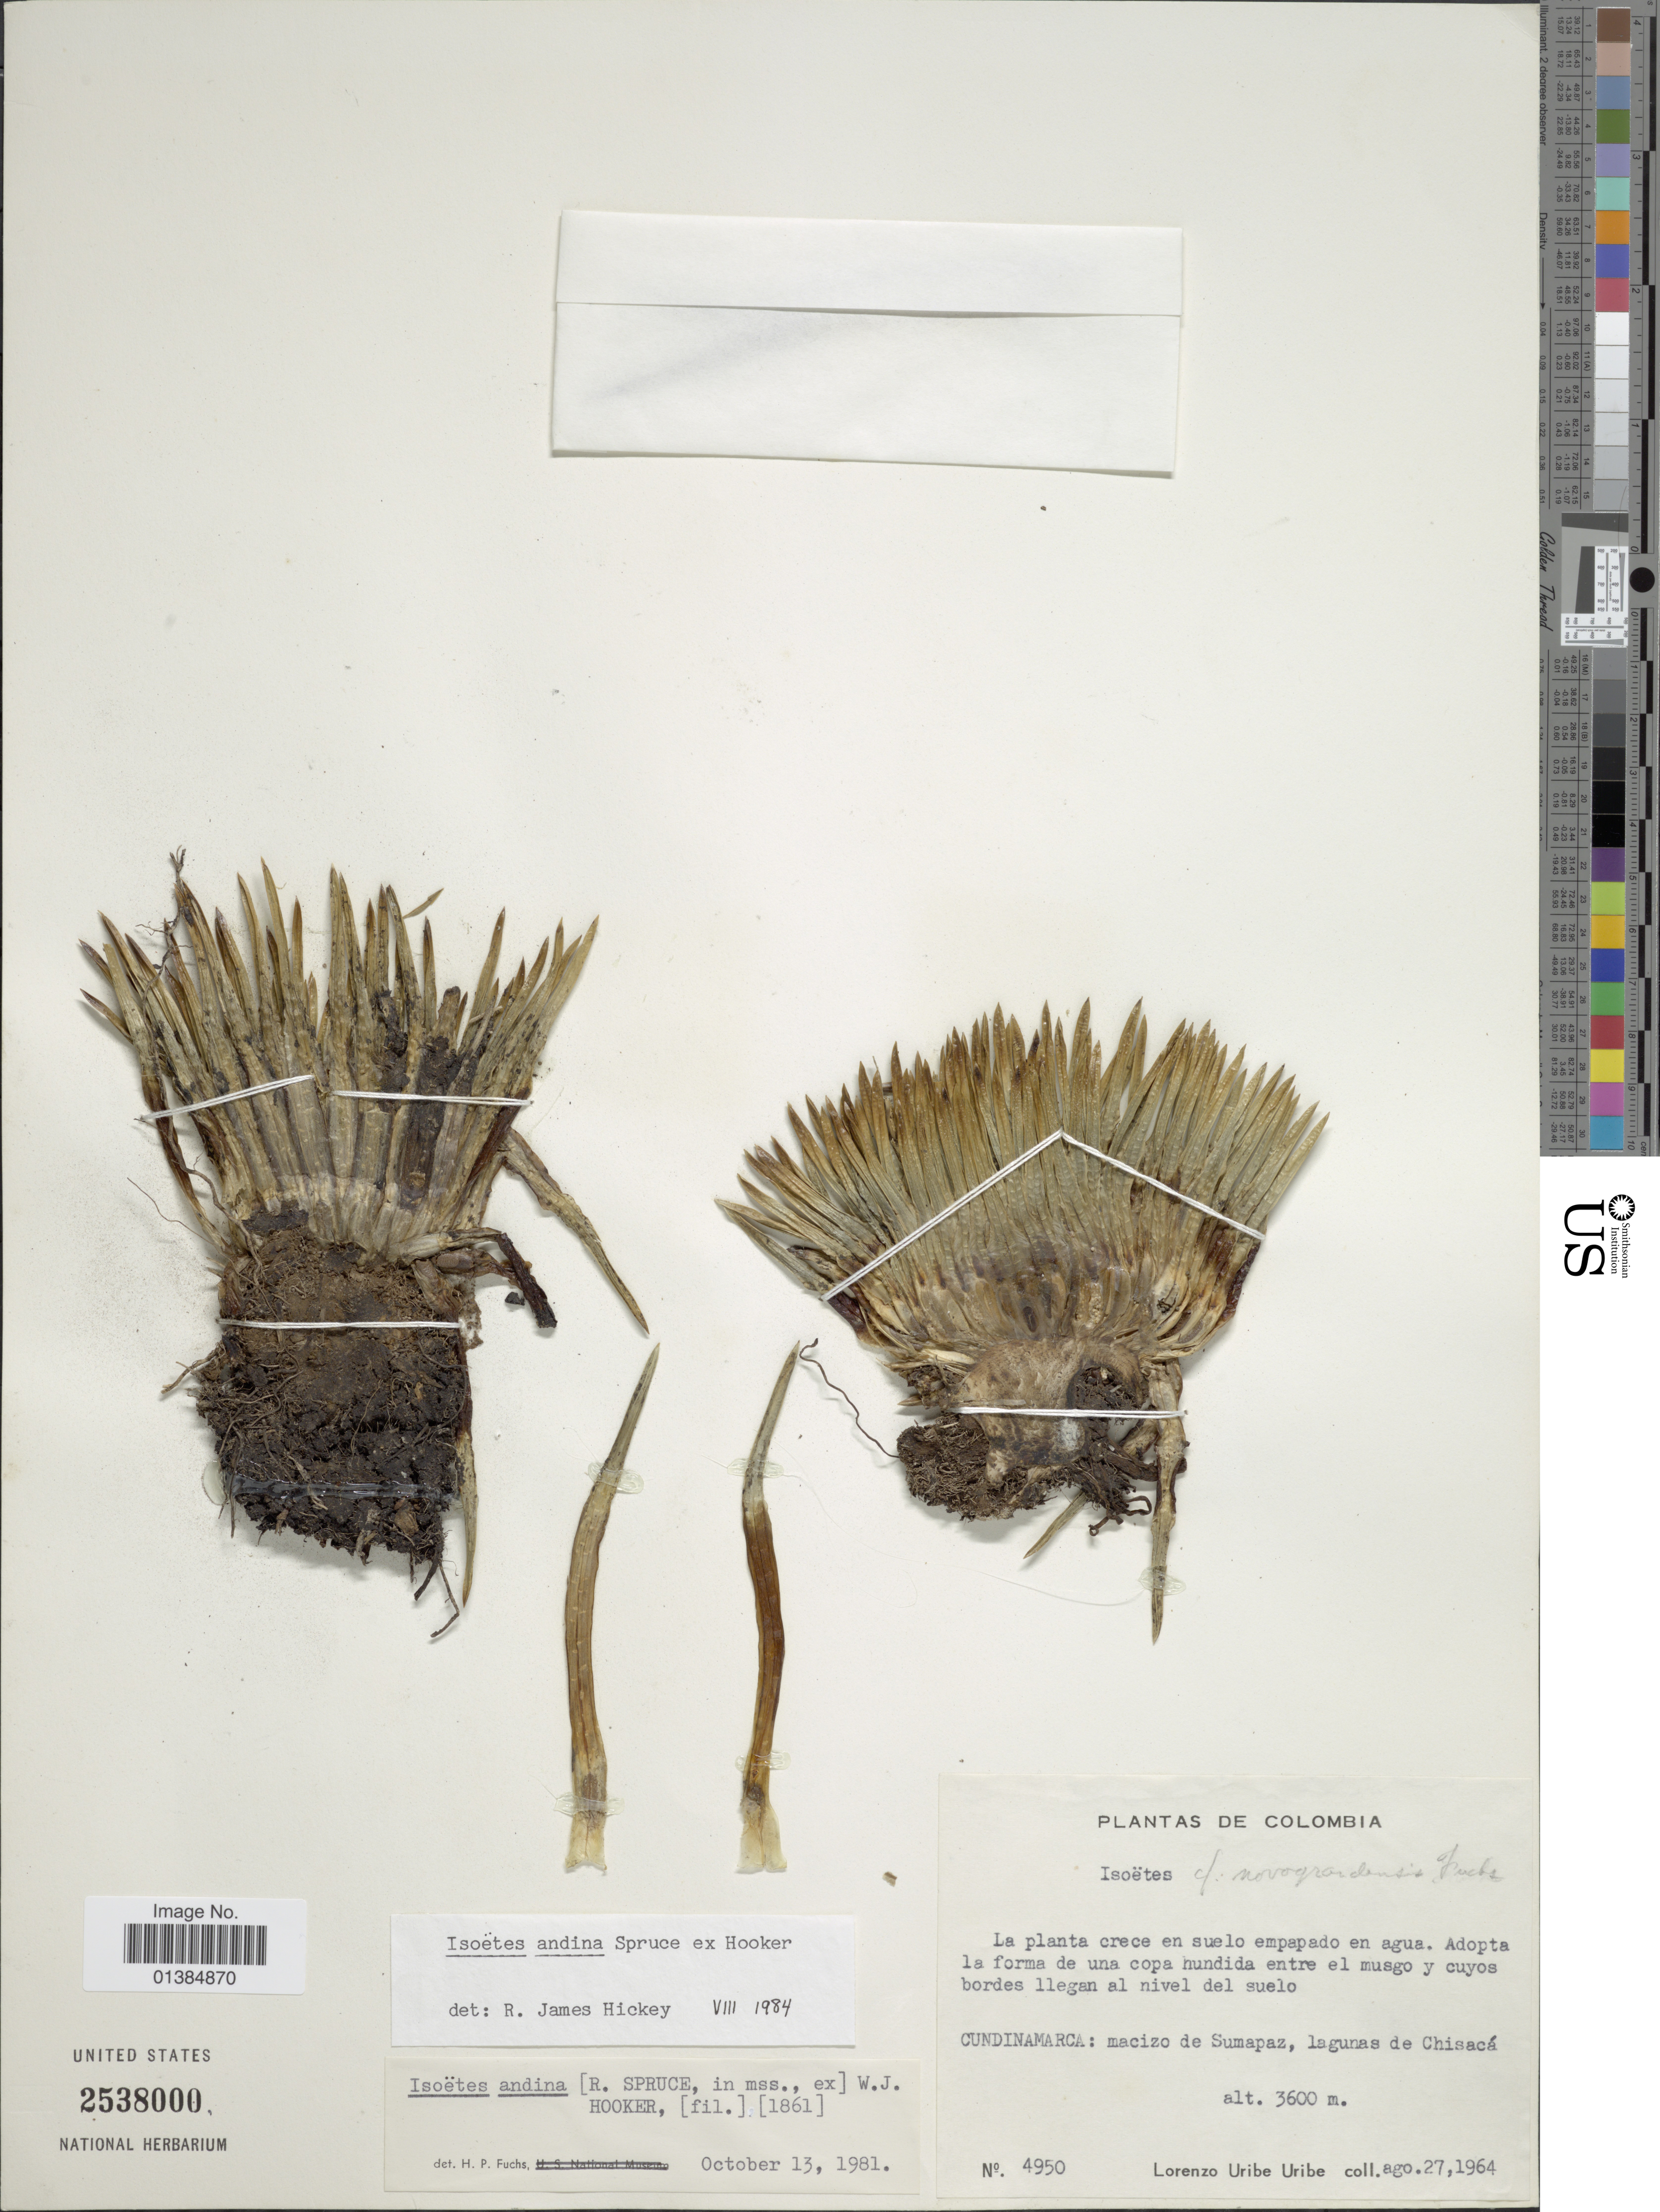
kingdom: Plantae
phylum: Tracheophyta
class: Lycopodiopsida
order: Isoetales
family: Isoetaceae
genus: Isoetes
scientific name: Isoetes andina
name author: Spruce ex Hook.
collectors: L. Uribe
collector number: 4950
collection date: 1964-08-27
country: Colombia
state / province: Cundinamarca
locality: Macizo de Sumapaz, lagunas de Chisacá.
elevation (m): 3600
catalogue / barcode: US 2538000